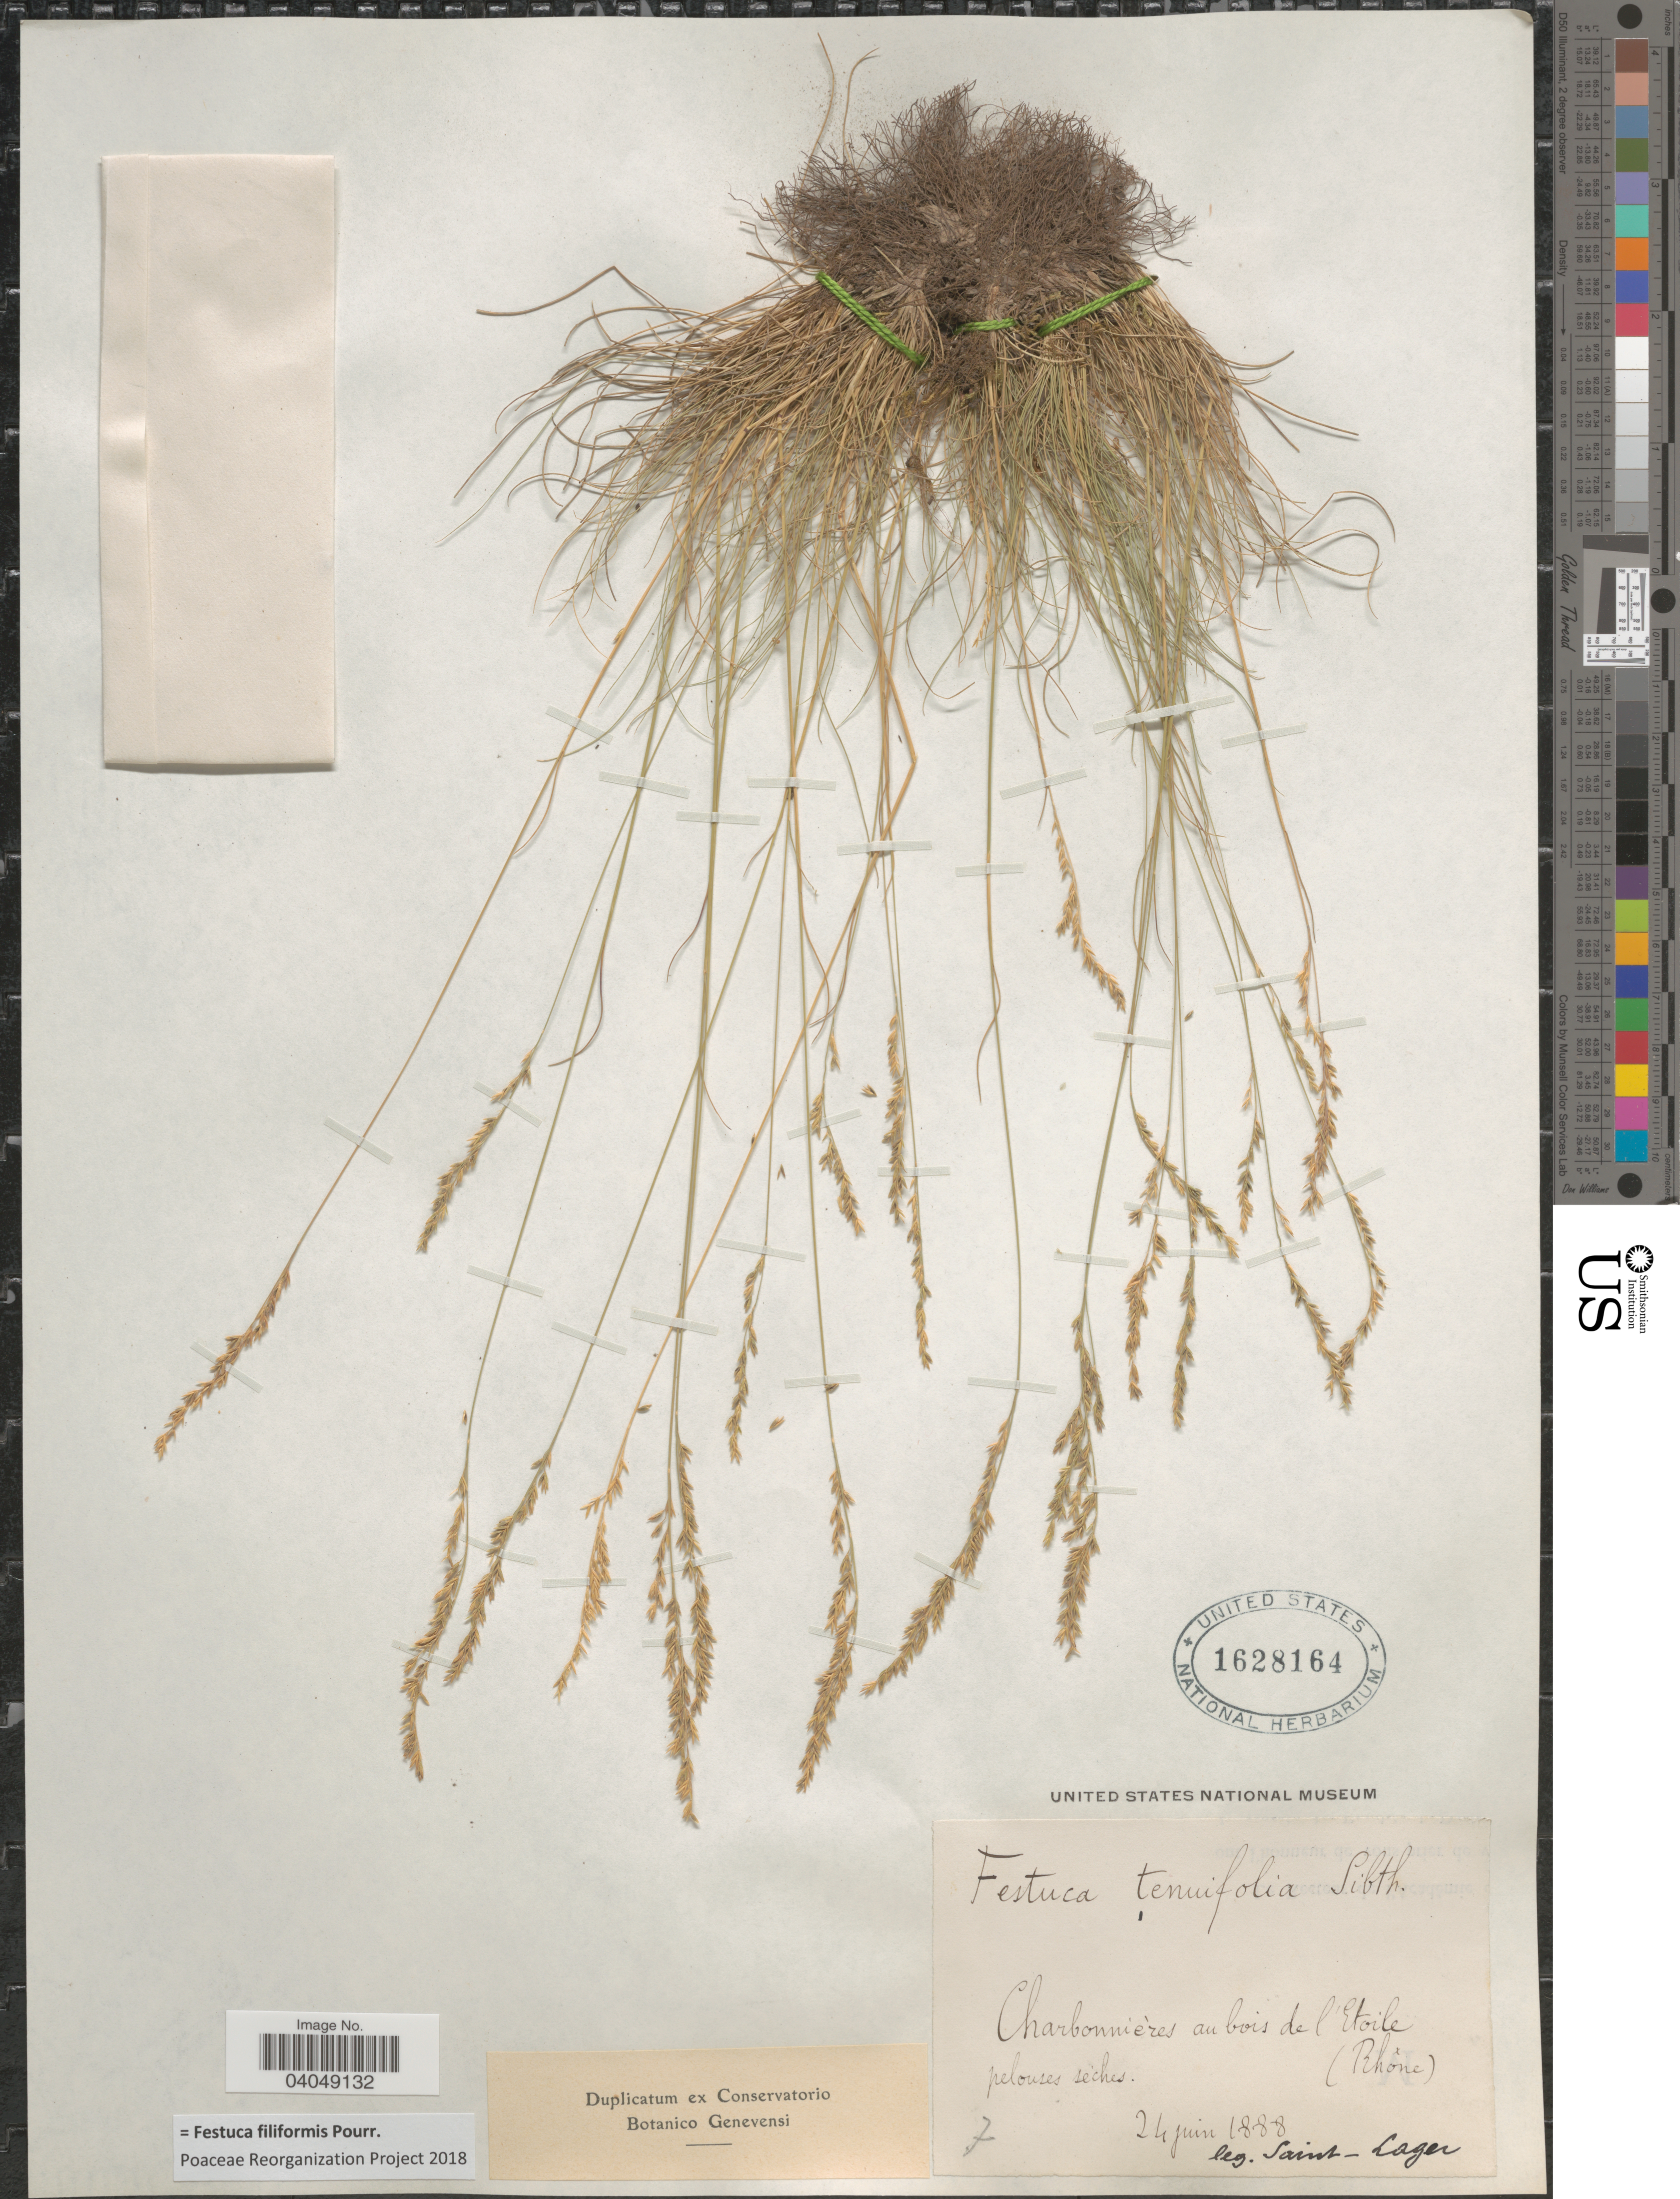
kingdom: Plantae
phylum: Tracheophyta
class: Liliopsida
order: Poales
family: Poaceae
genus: Festuca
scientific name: Festuca filiformis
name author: Pourr.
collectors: Saint-Lager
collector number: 7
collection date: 1888-06-24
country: France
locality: Charbonnières au bois de l'Etoile (Rhône).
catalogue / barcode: US 1628164